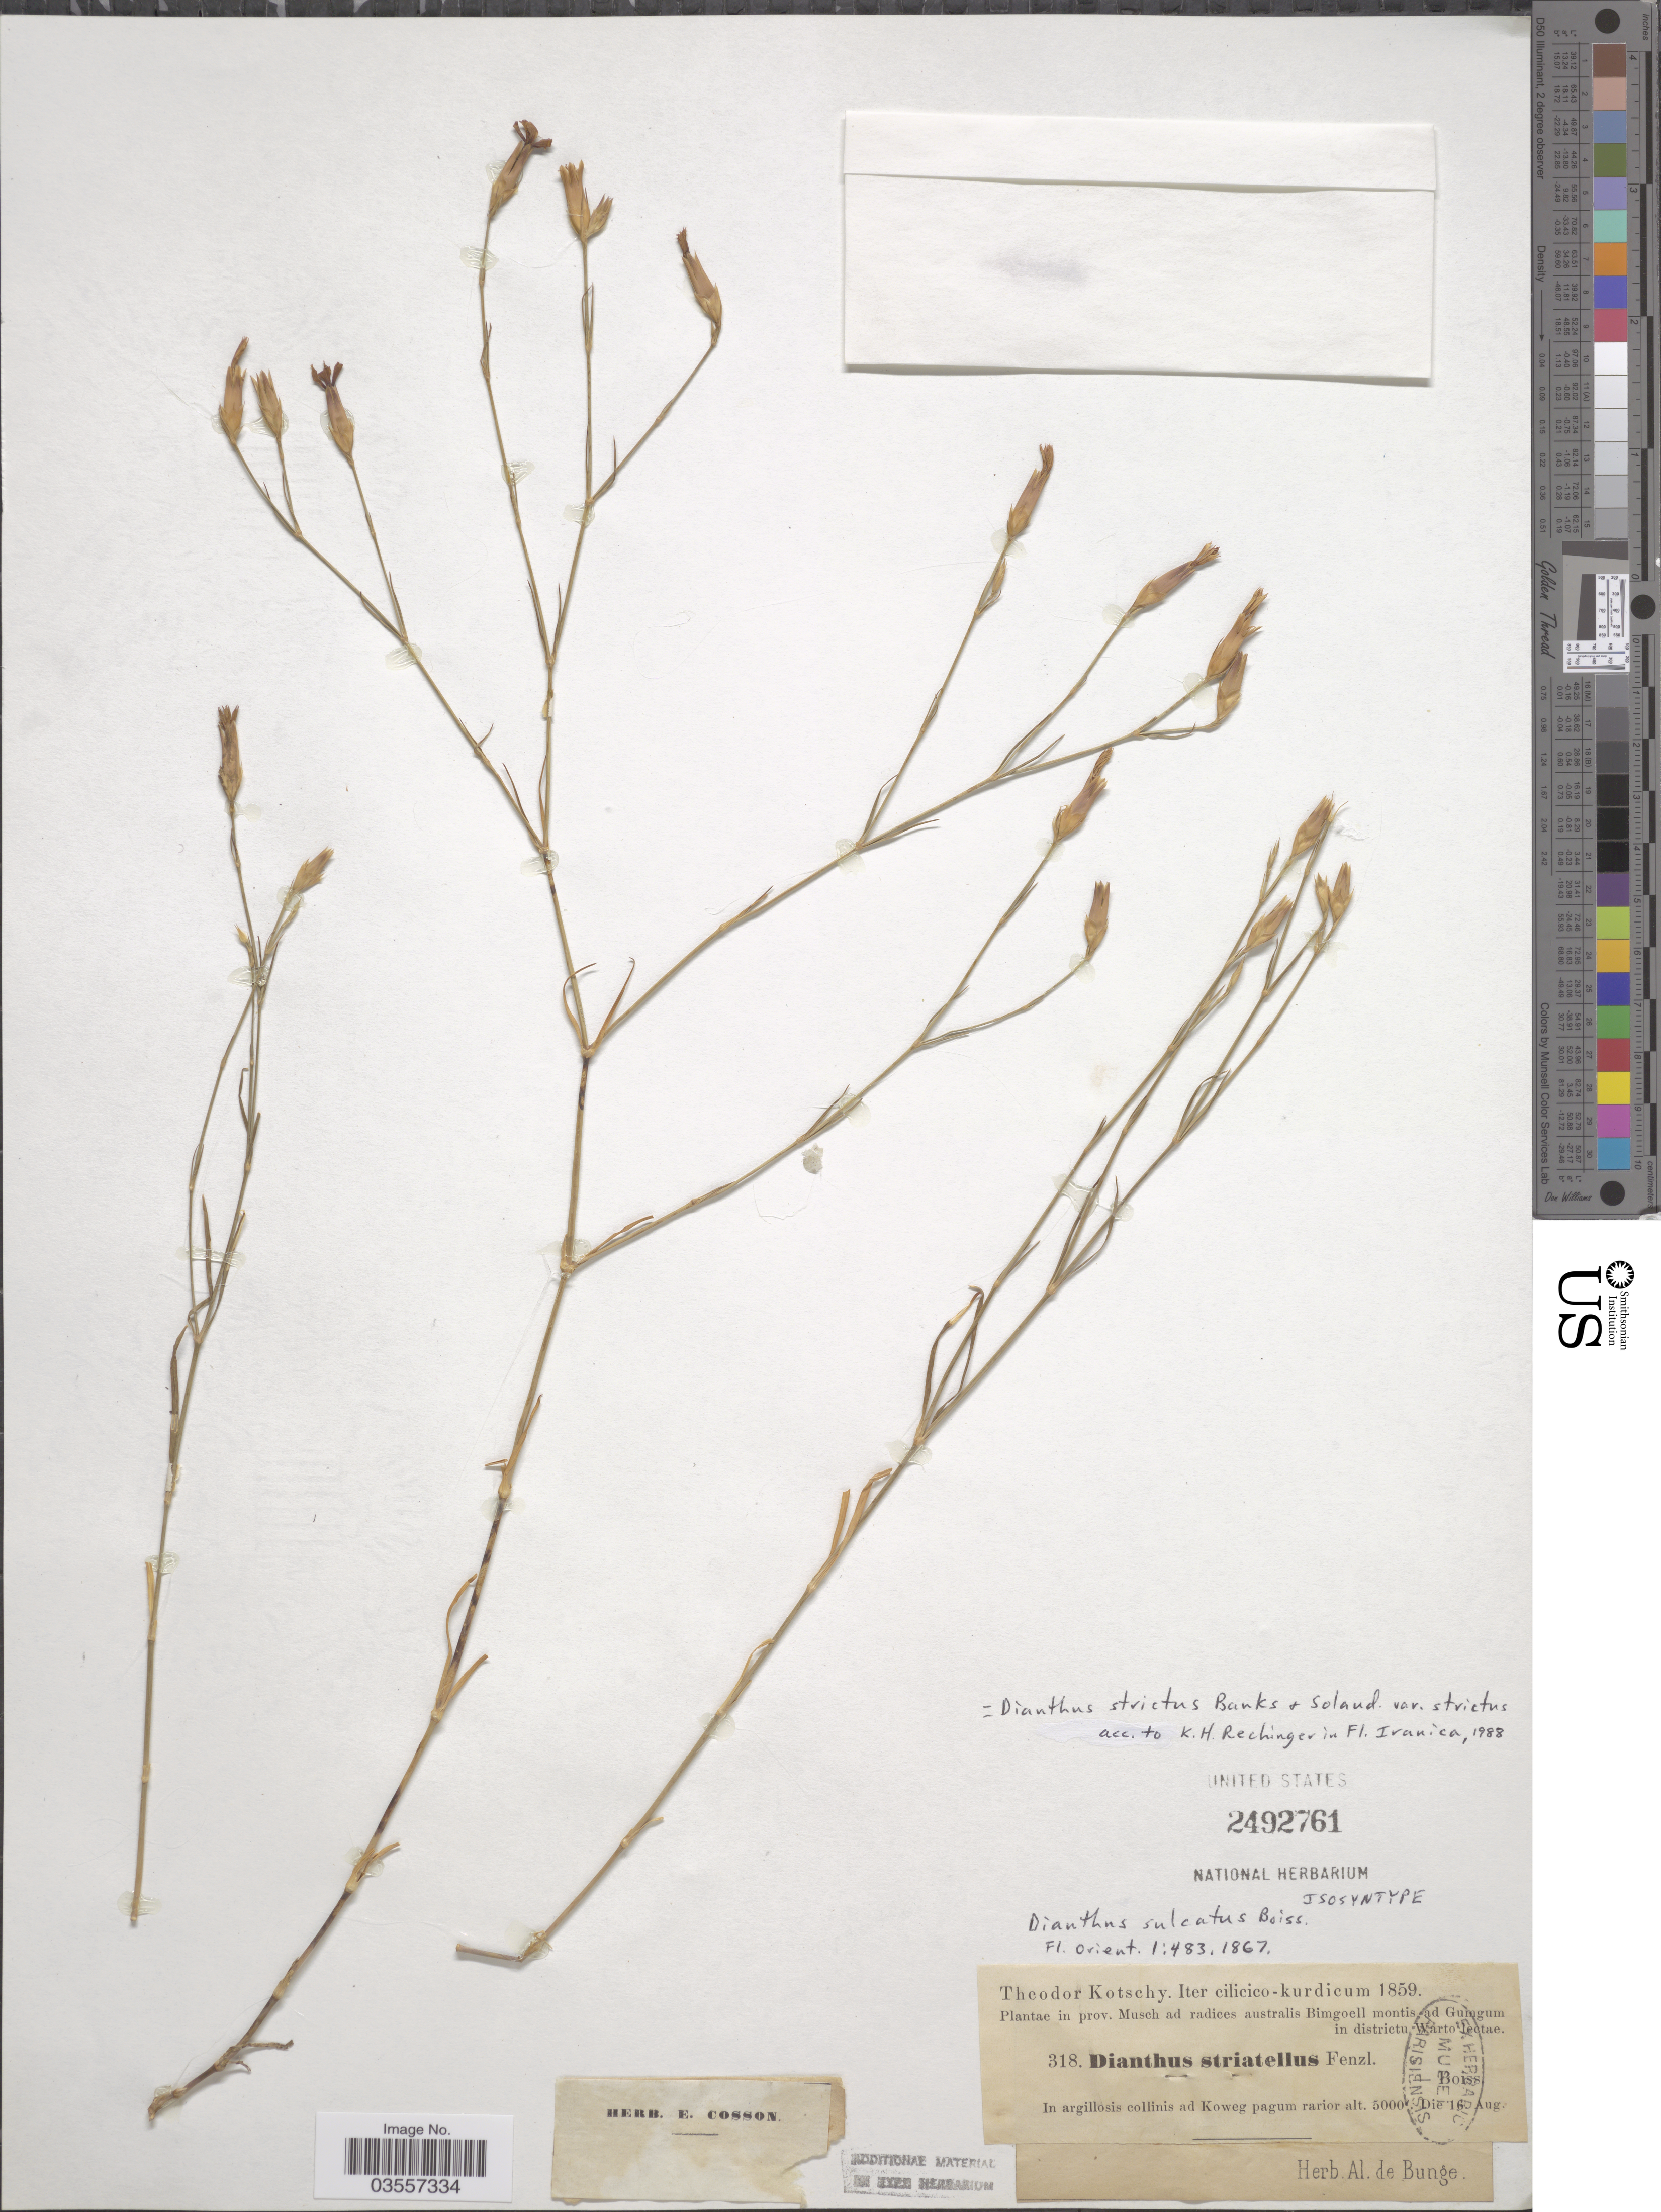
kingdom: Plantae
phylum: Tracheophyta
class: Magnoliopsida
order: Caryophyllales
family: Caryophyllaceae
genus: Dianthus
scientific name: Dianthus strictus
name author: Banks & Sol.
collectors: K. G. Kotschy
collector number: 318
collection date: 1859-08-16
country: Turkey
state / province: Mus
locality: Cilicico-kurdicum. Prov. Musch ad radices australis Bimgoell montis ad Gumgum in districtu Warto. In argillosis collinis ad Koweg pagum rarior.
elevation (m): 1524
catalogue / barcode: US 2492761